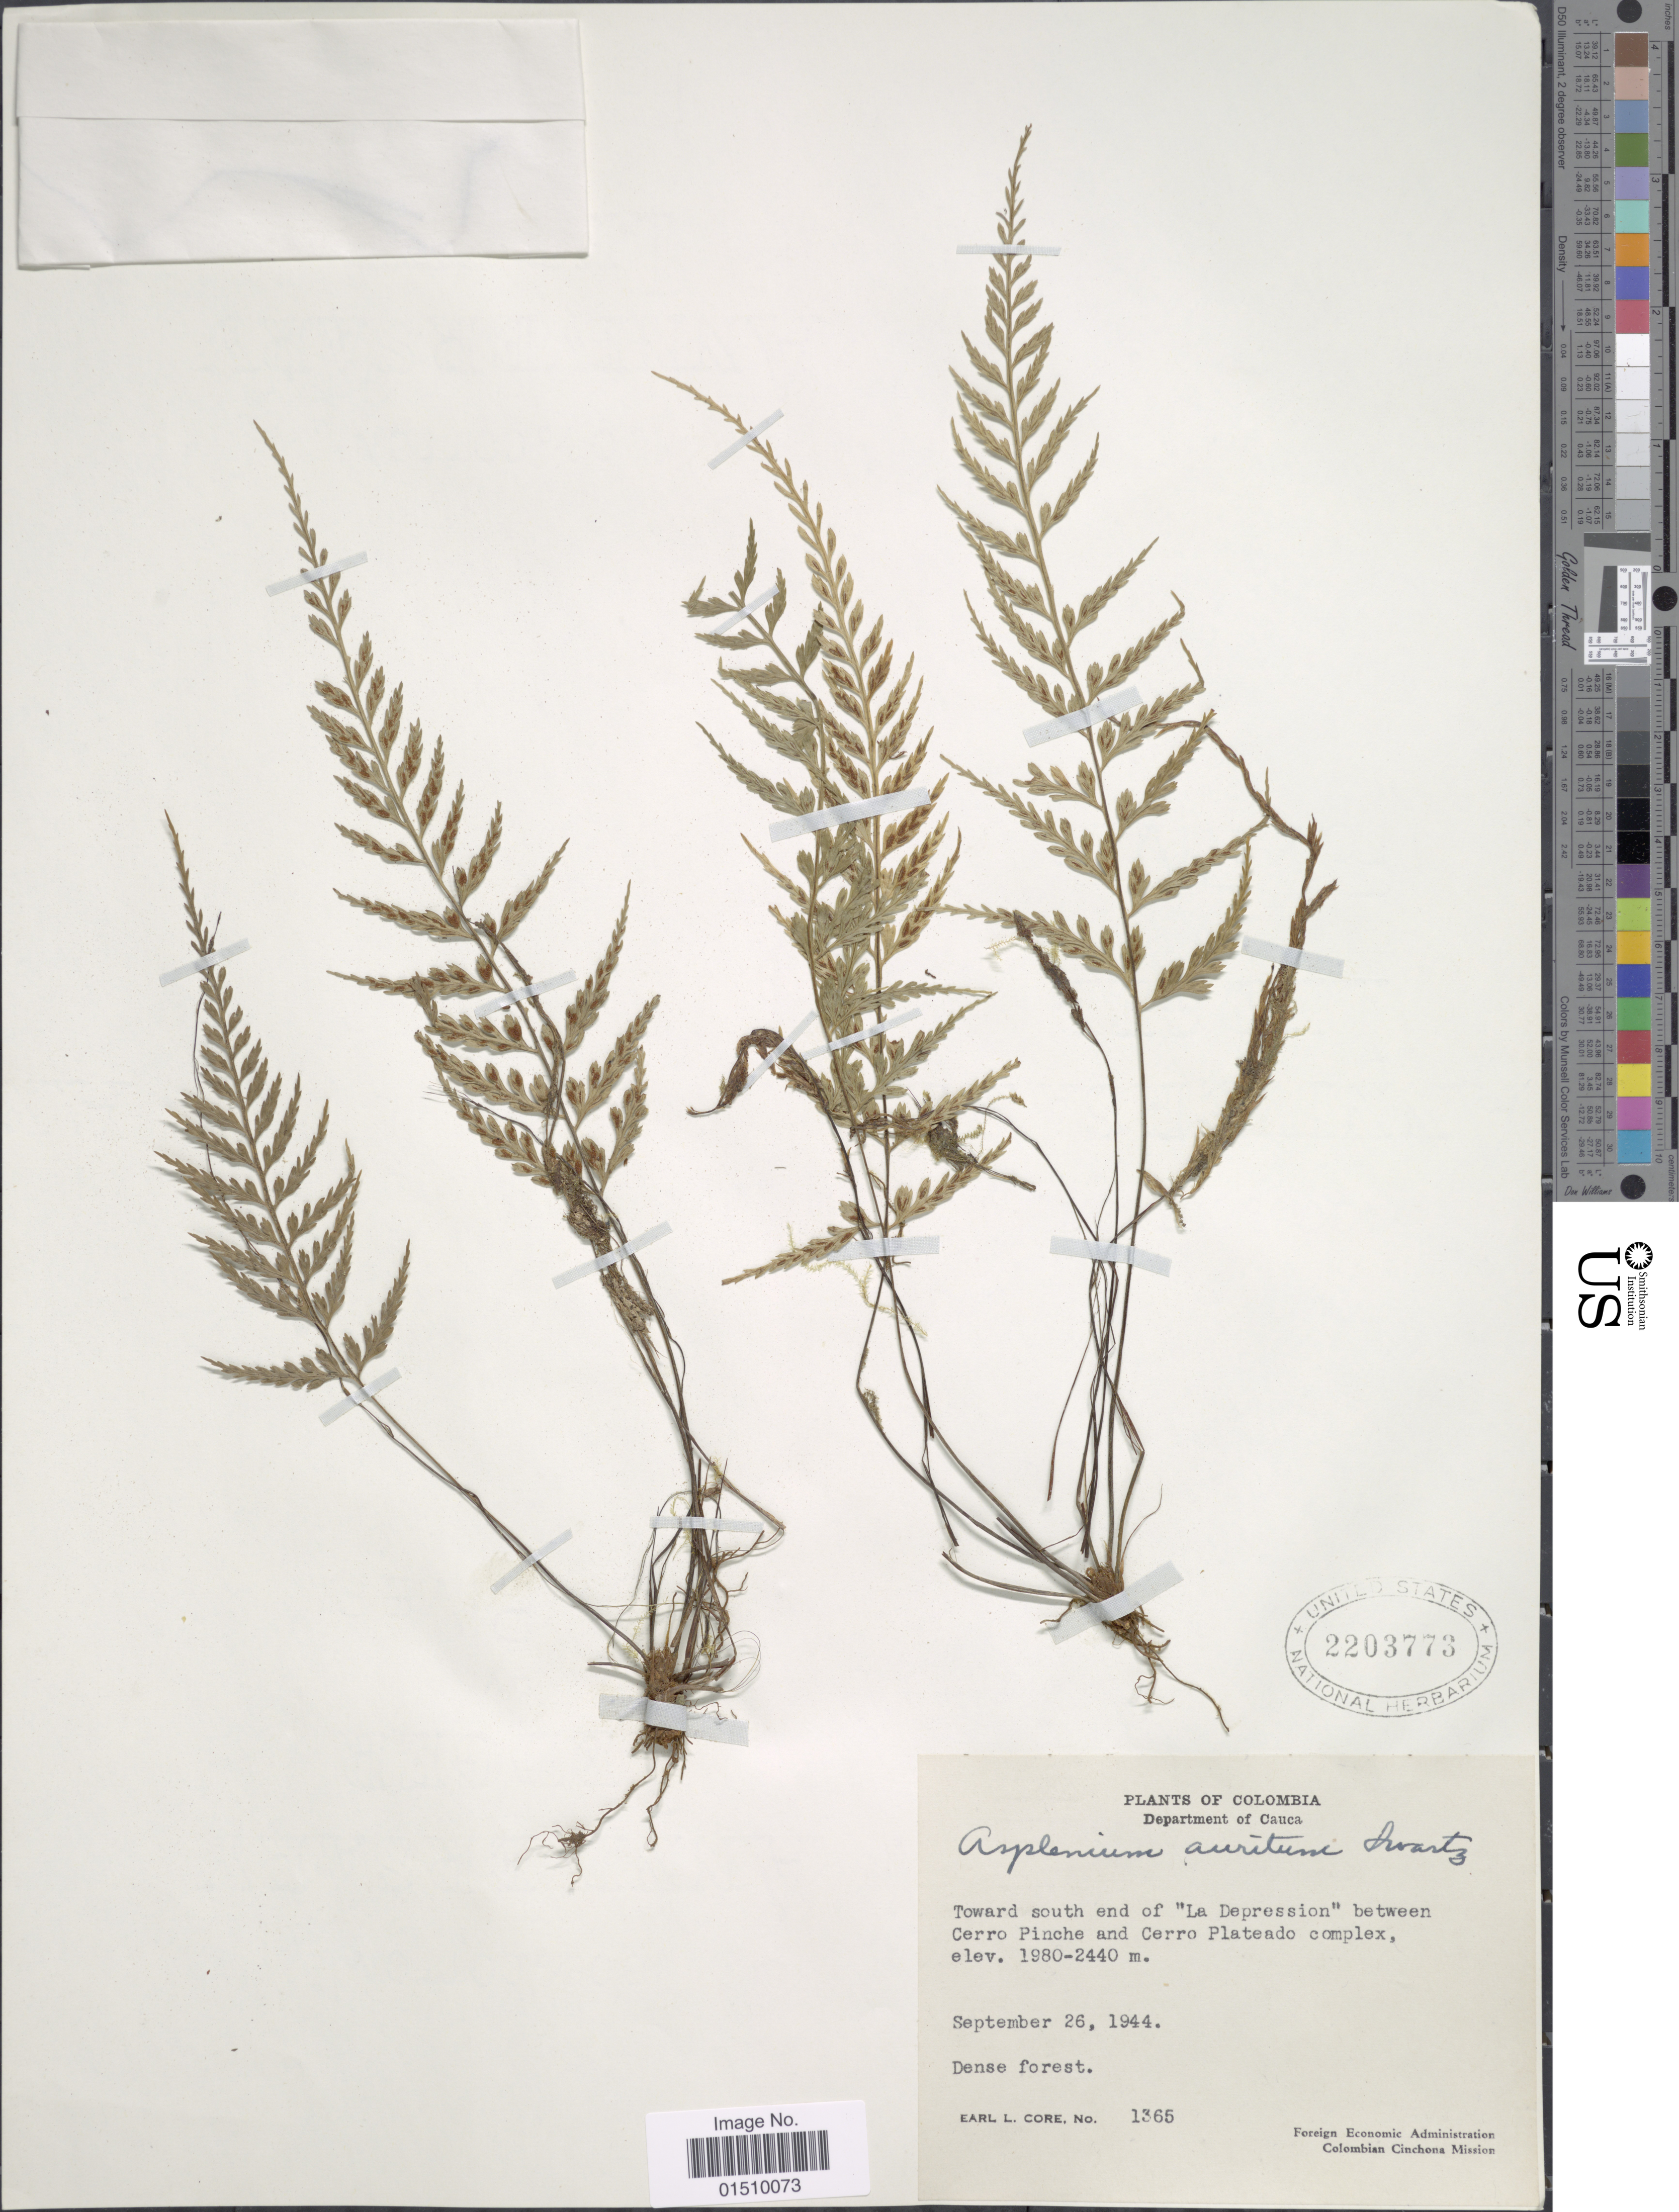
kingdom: Plantae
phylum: Tracheophyta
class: Polypodiopsida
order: Polypodiales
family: Aspleniaceae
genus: Asplenium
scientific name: Asplenium auritum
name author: Sw.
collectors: E. L. Core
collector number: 1365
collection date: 1944-09-26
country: Colombia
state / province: Cauca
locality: Colombia, Department of Cauca, Toward south end of "La Depression" between Cerro Pinche and Cerro Plateado complex.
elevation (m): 1980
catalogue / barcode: US 2203773